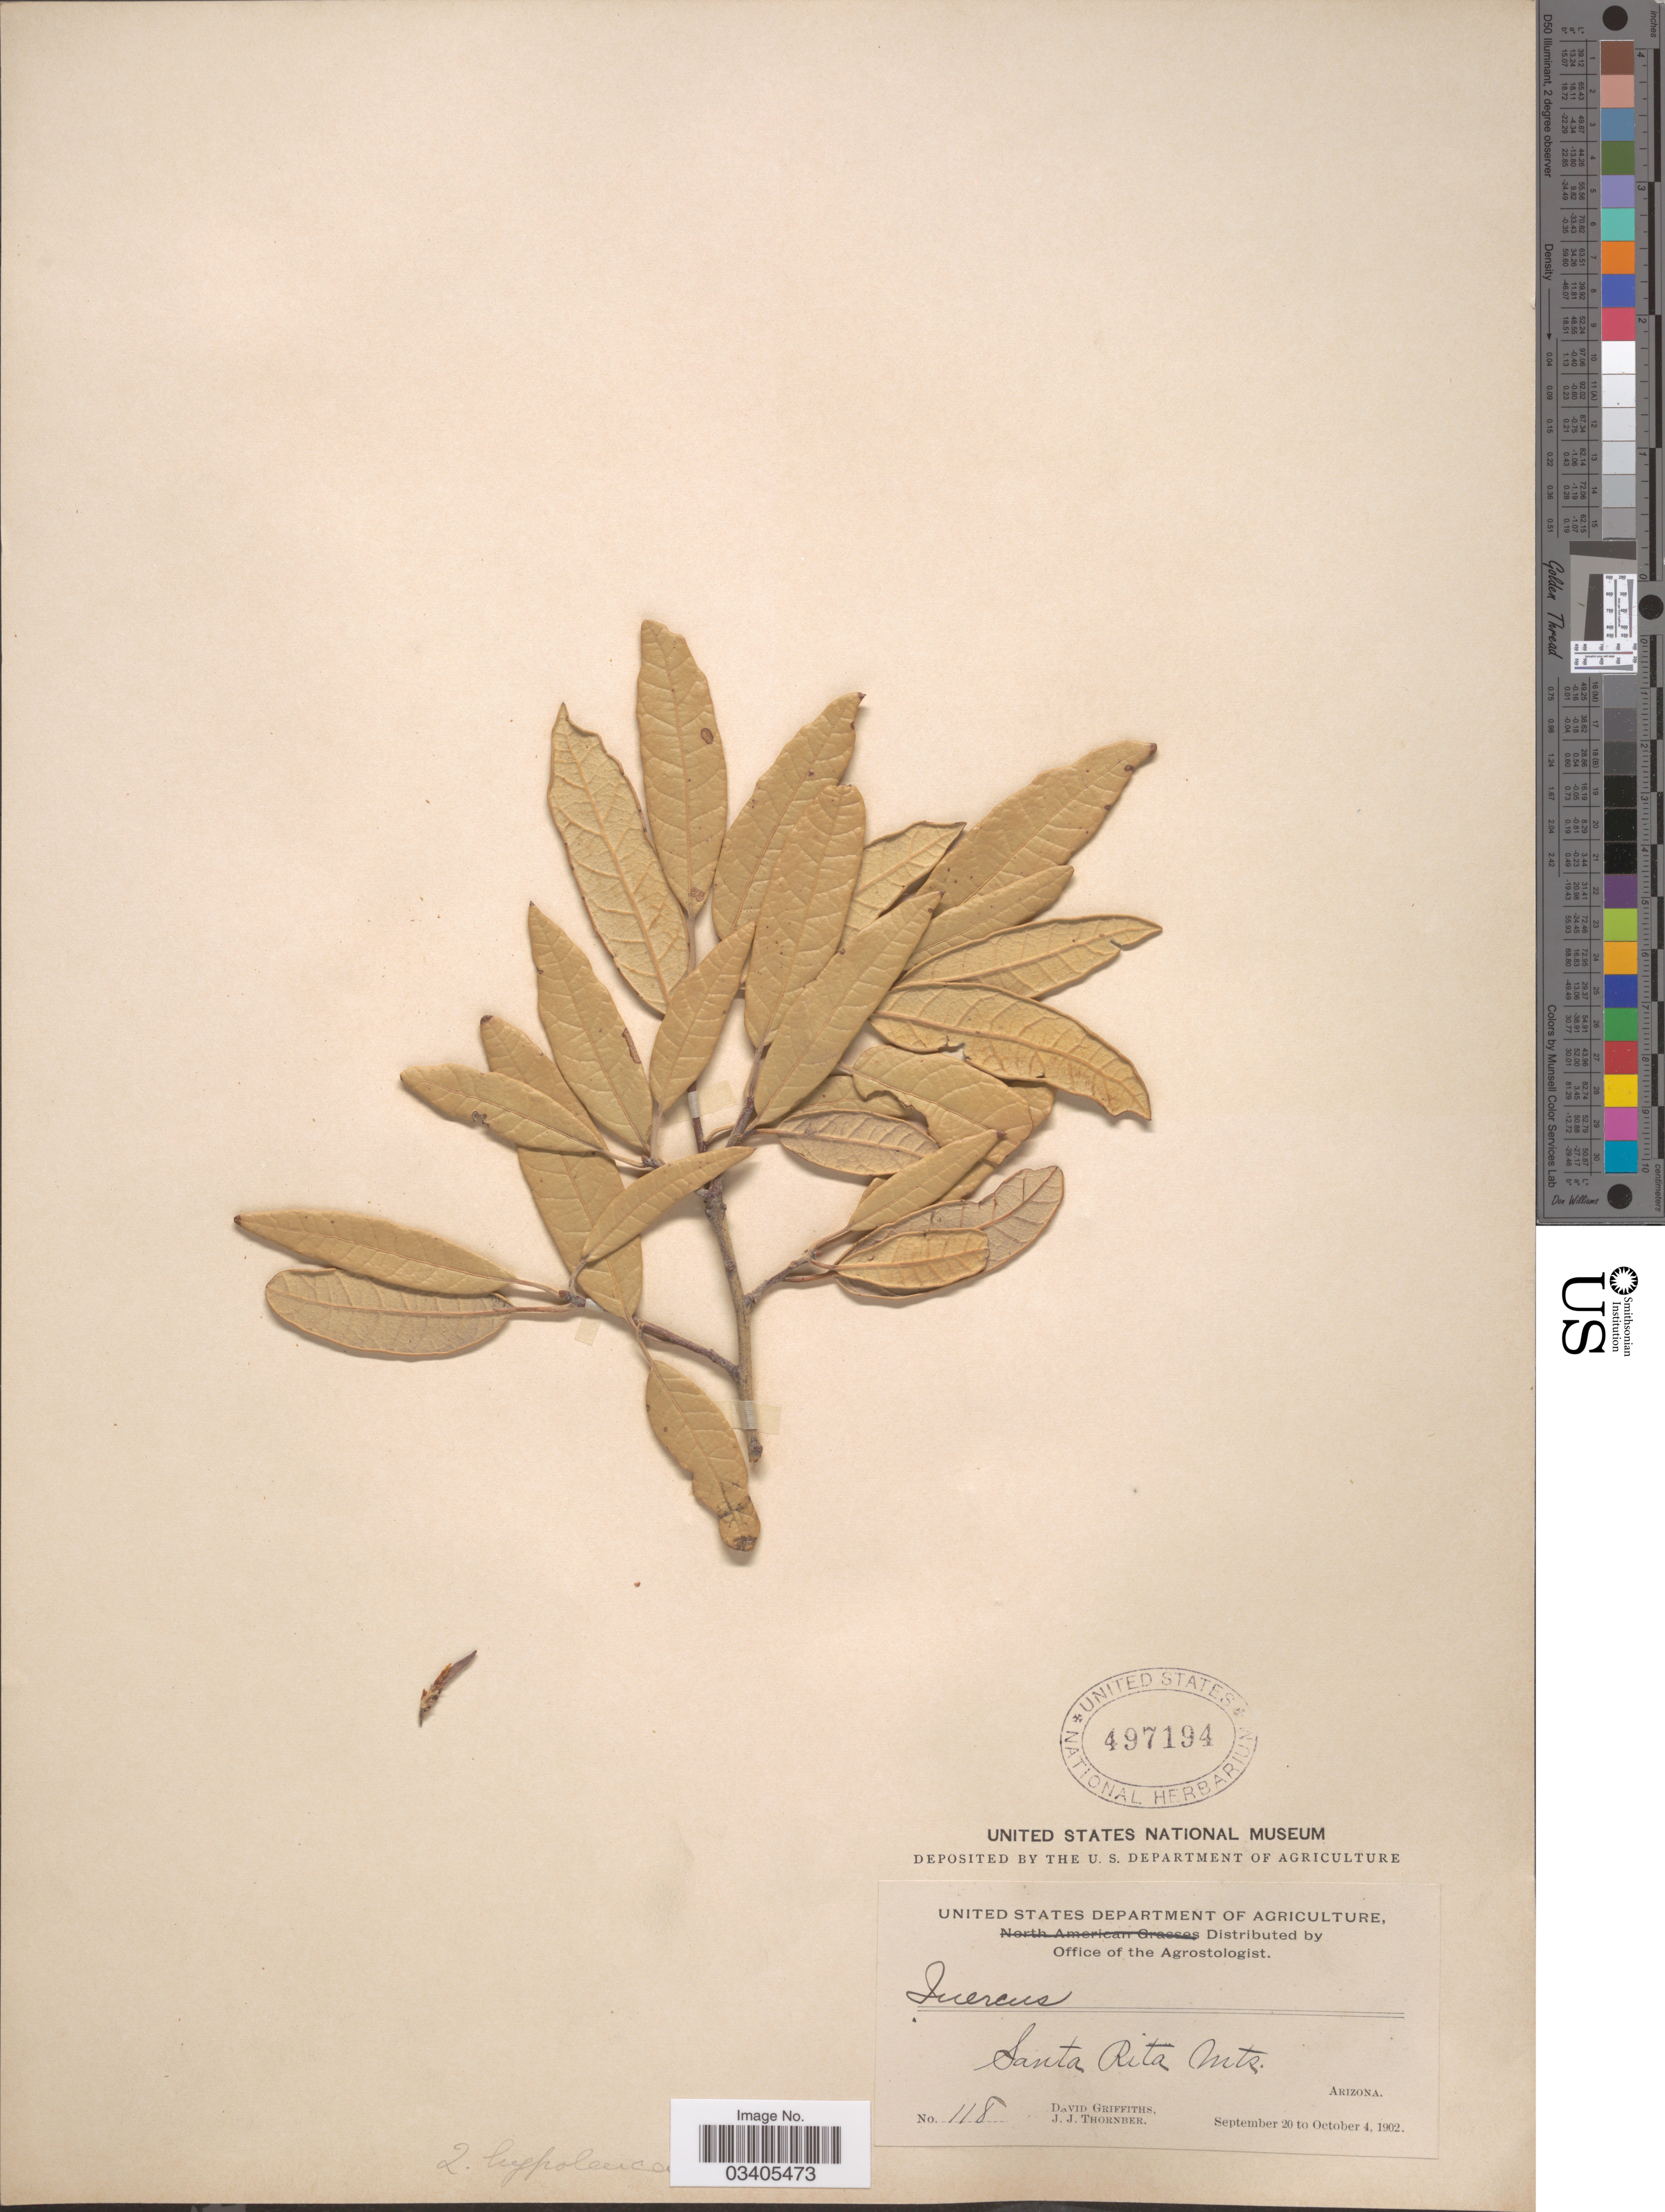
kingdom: Plantae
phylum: Tracheophyta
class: Magnoliopsida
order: Fagales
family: Fagaceae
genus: Quercus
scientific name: Quercus hypoleucoides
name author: A. Camus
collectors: D. Griffiths & J. Thornber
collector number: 118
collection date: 1902-09-20/1902-10-04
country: United States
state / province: Arizona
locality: Santa Rita Mts.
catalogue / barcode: US 497194